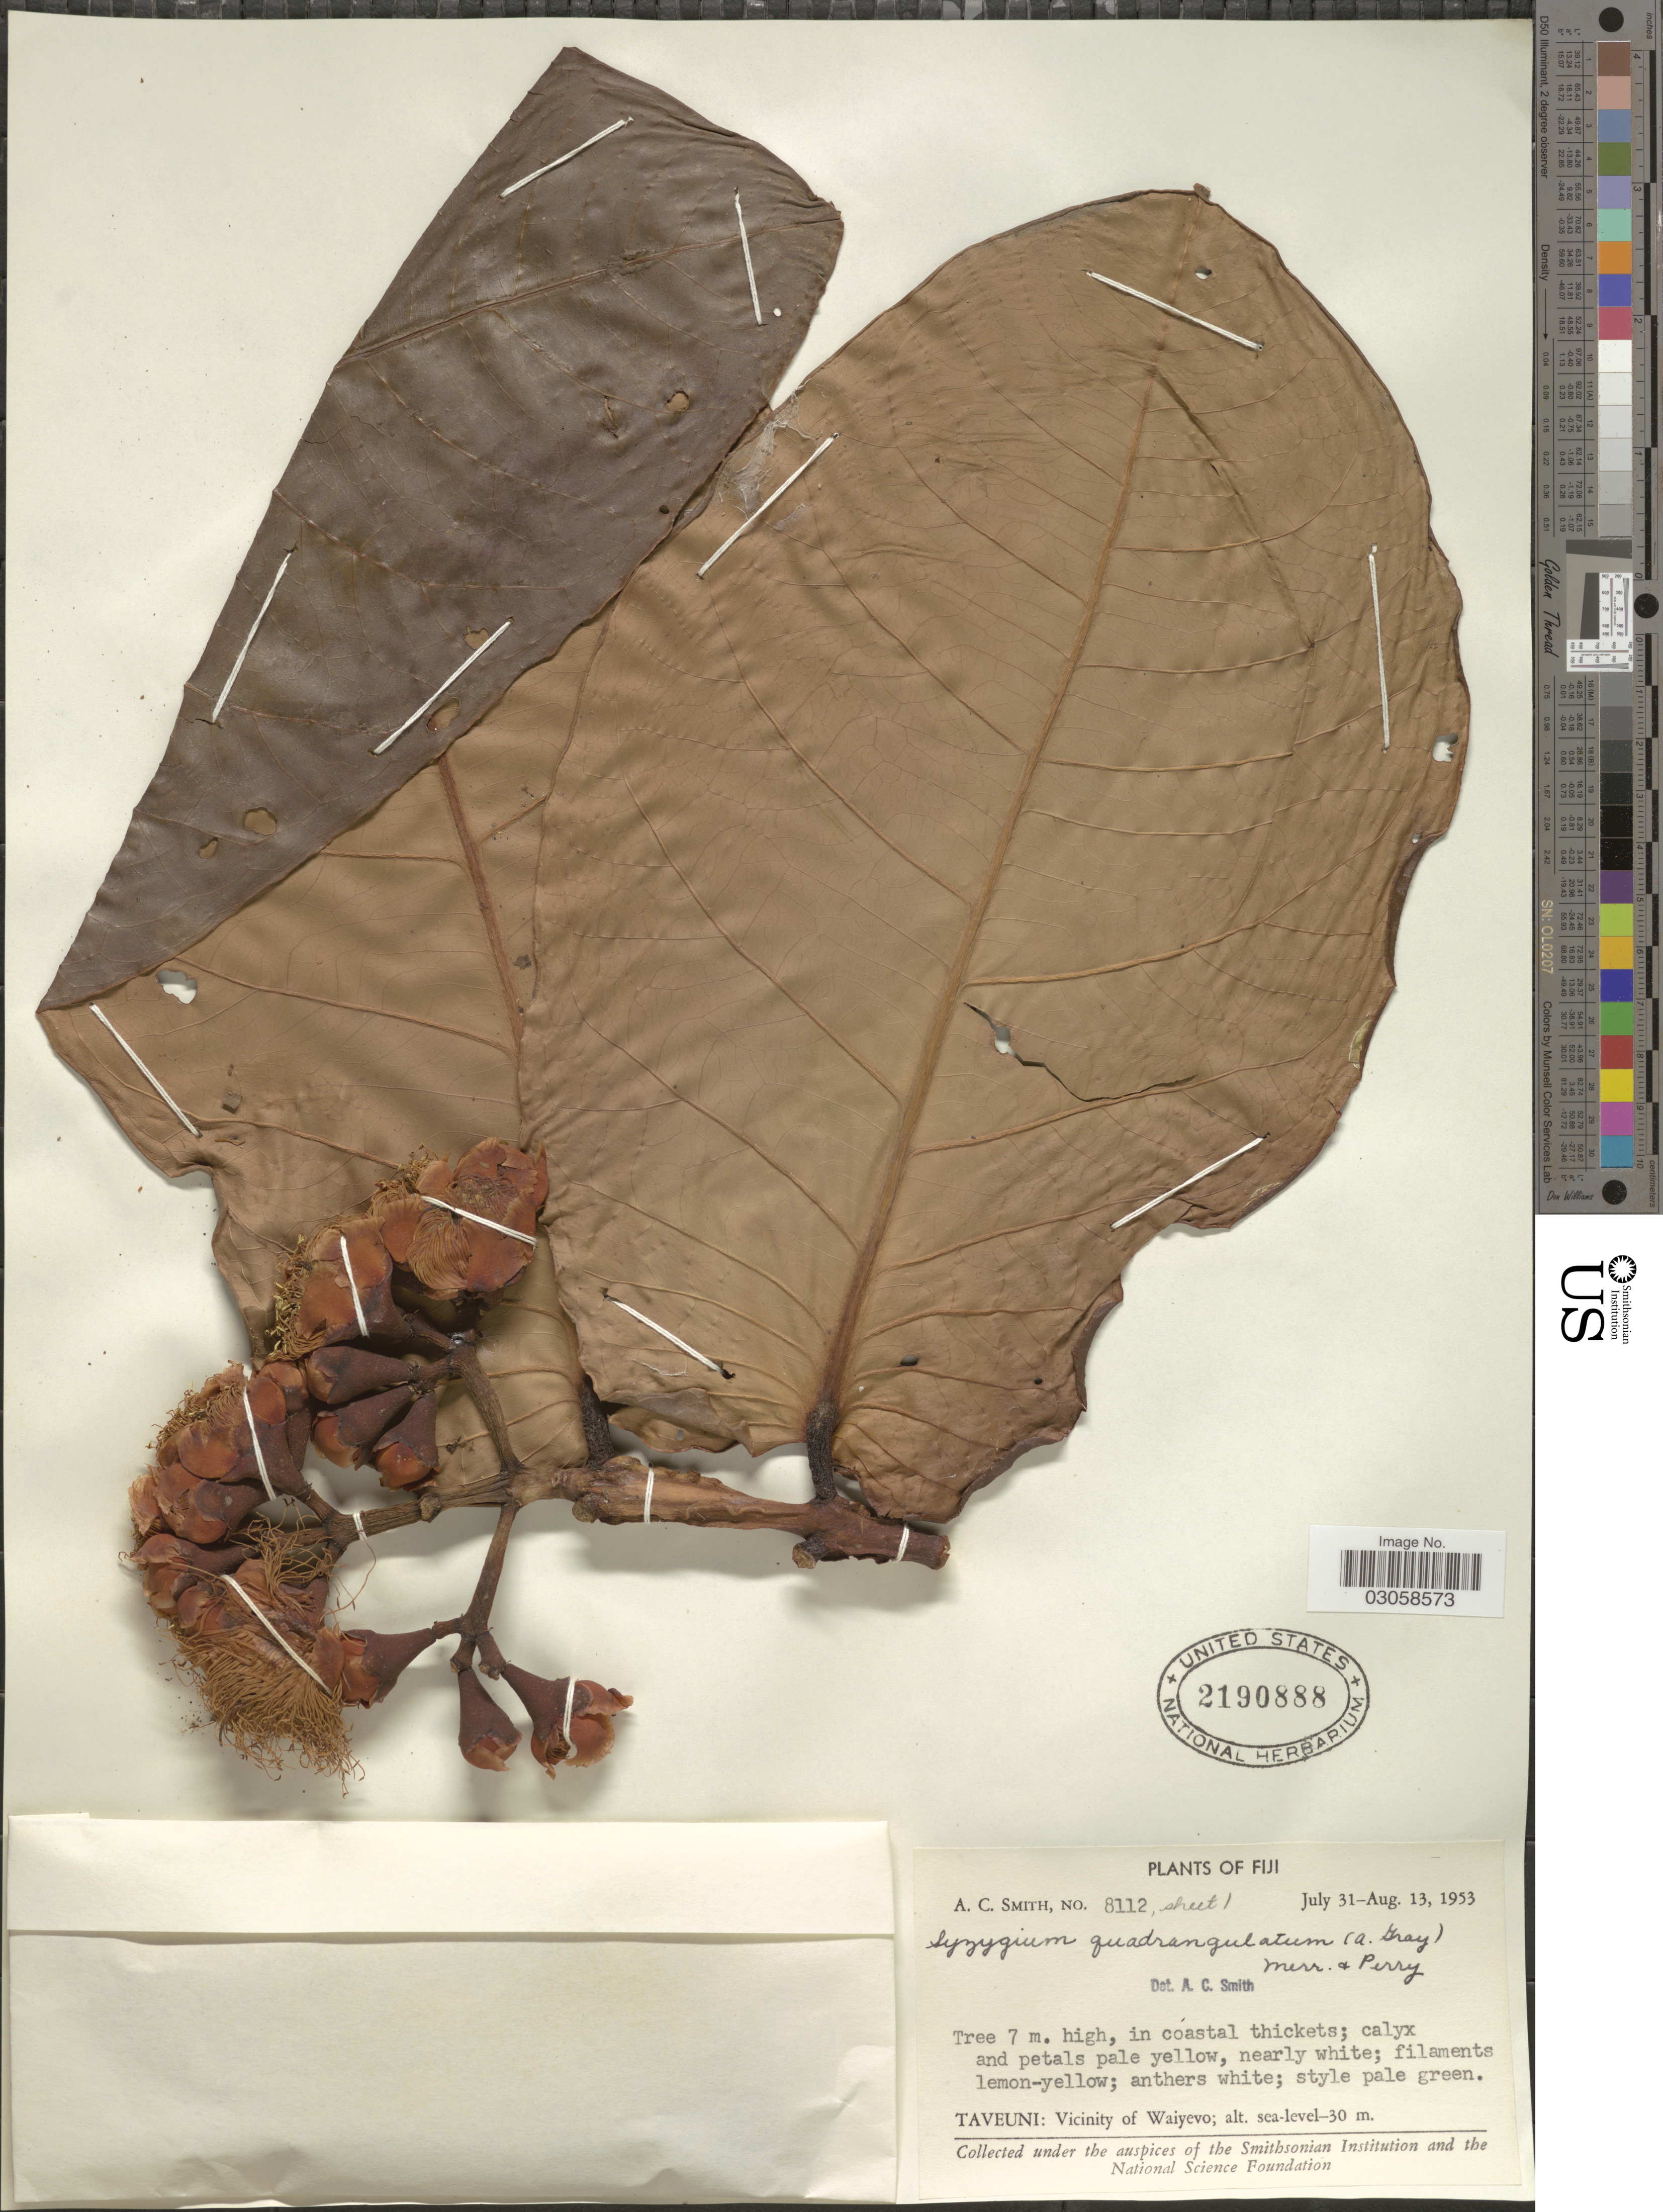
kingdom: Plantae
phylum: Tracheophyta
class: Magnoliopsida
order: Myrtales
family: Myrtaceae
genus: Syzygium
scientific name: Syzygium quadrangulatum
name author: (A. Gray) Merr. & L.M. Perry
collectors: A. C. Smith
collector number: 8112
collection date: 1953-07-31/1953-08-13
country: Fiji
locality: Taveuni: Vicinity of Waiyevo.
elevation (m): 0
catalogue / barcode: US 2190888